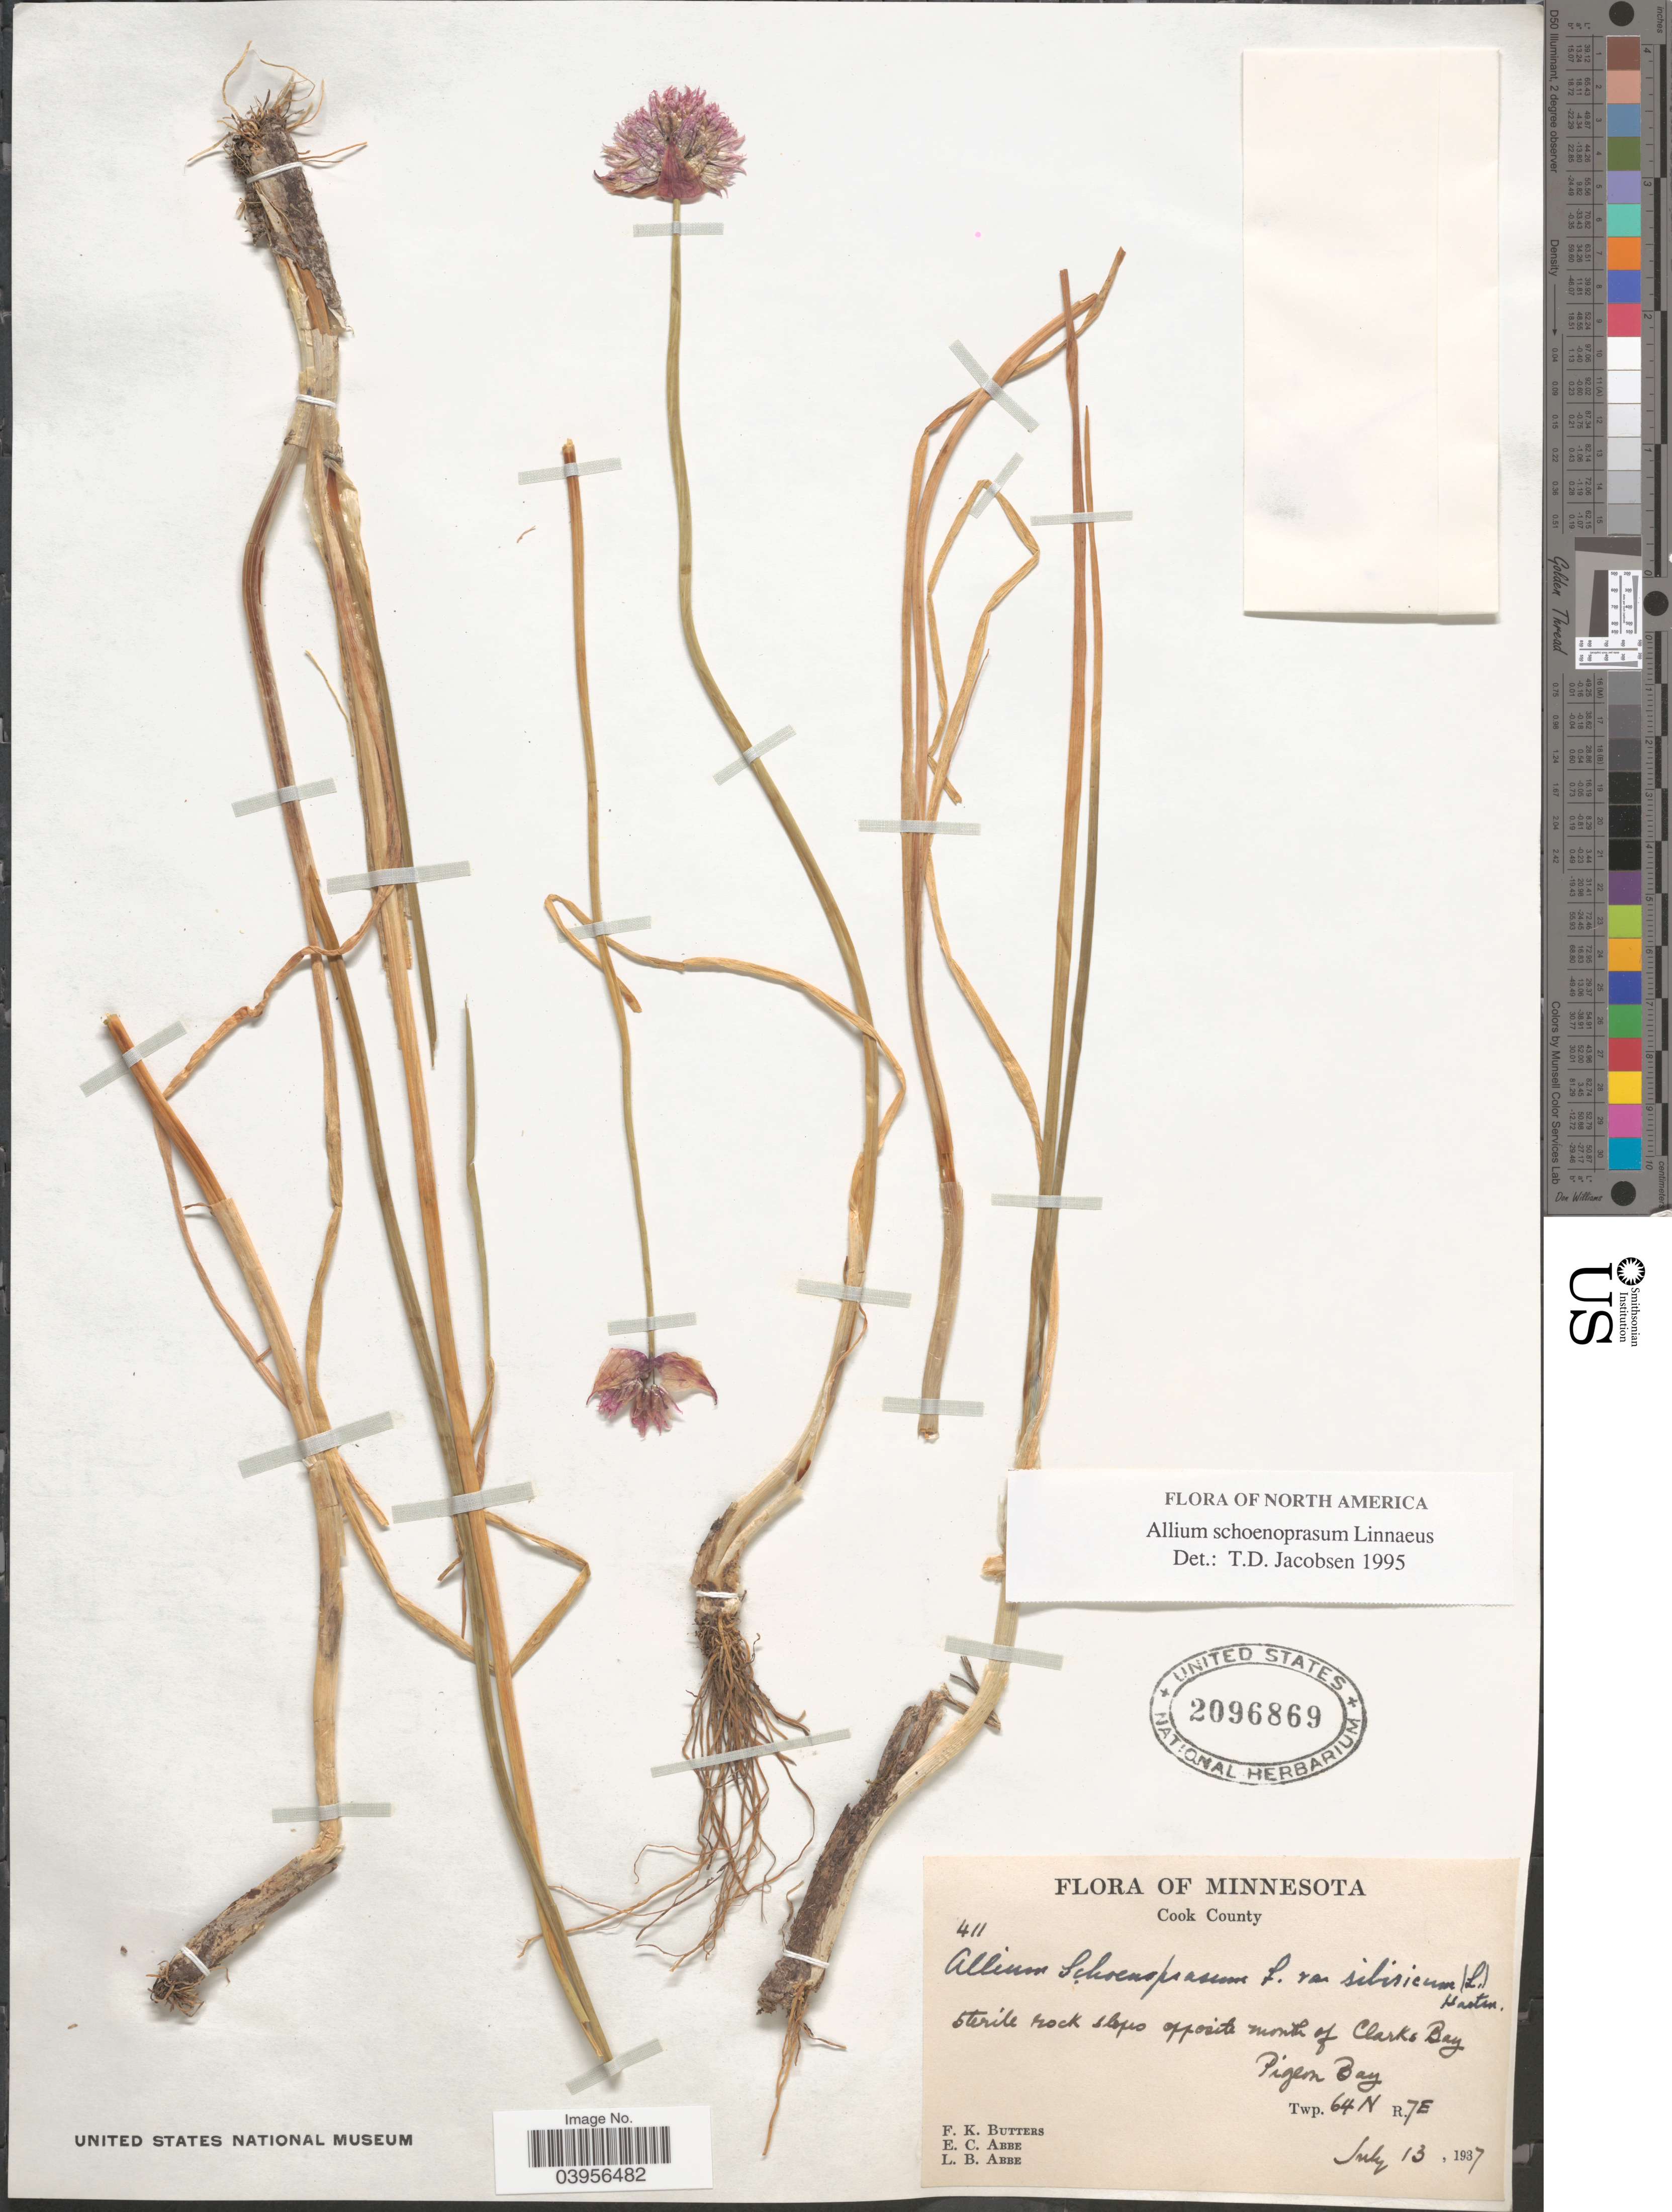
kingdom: Plantae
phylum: Tracheophyta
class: Liliopsida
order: Asparagales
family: Amaryllidaceae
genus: Allium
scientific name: Allium schoenoprasum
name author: L.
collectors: F. K. Butters, E. C. Abbe & L. B. Abbe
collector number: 411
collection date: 1937-07-13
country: United States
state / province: Minnesota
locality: Cook County. Sterile rock slopes opposite mouth of Clarks Bay. Pigeon Bay Twp. 64 N R.7E.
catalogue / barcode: US 2096869